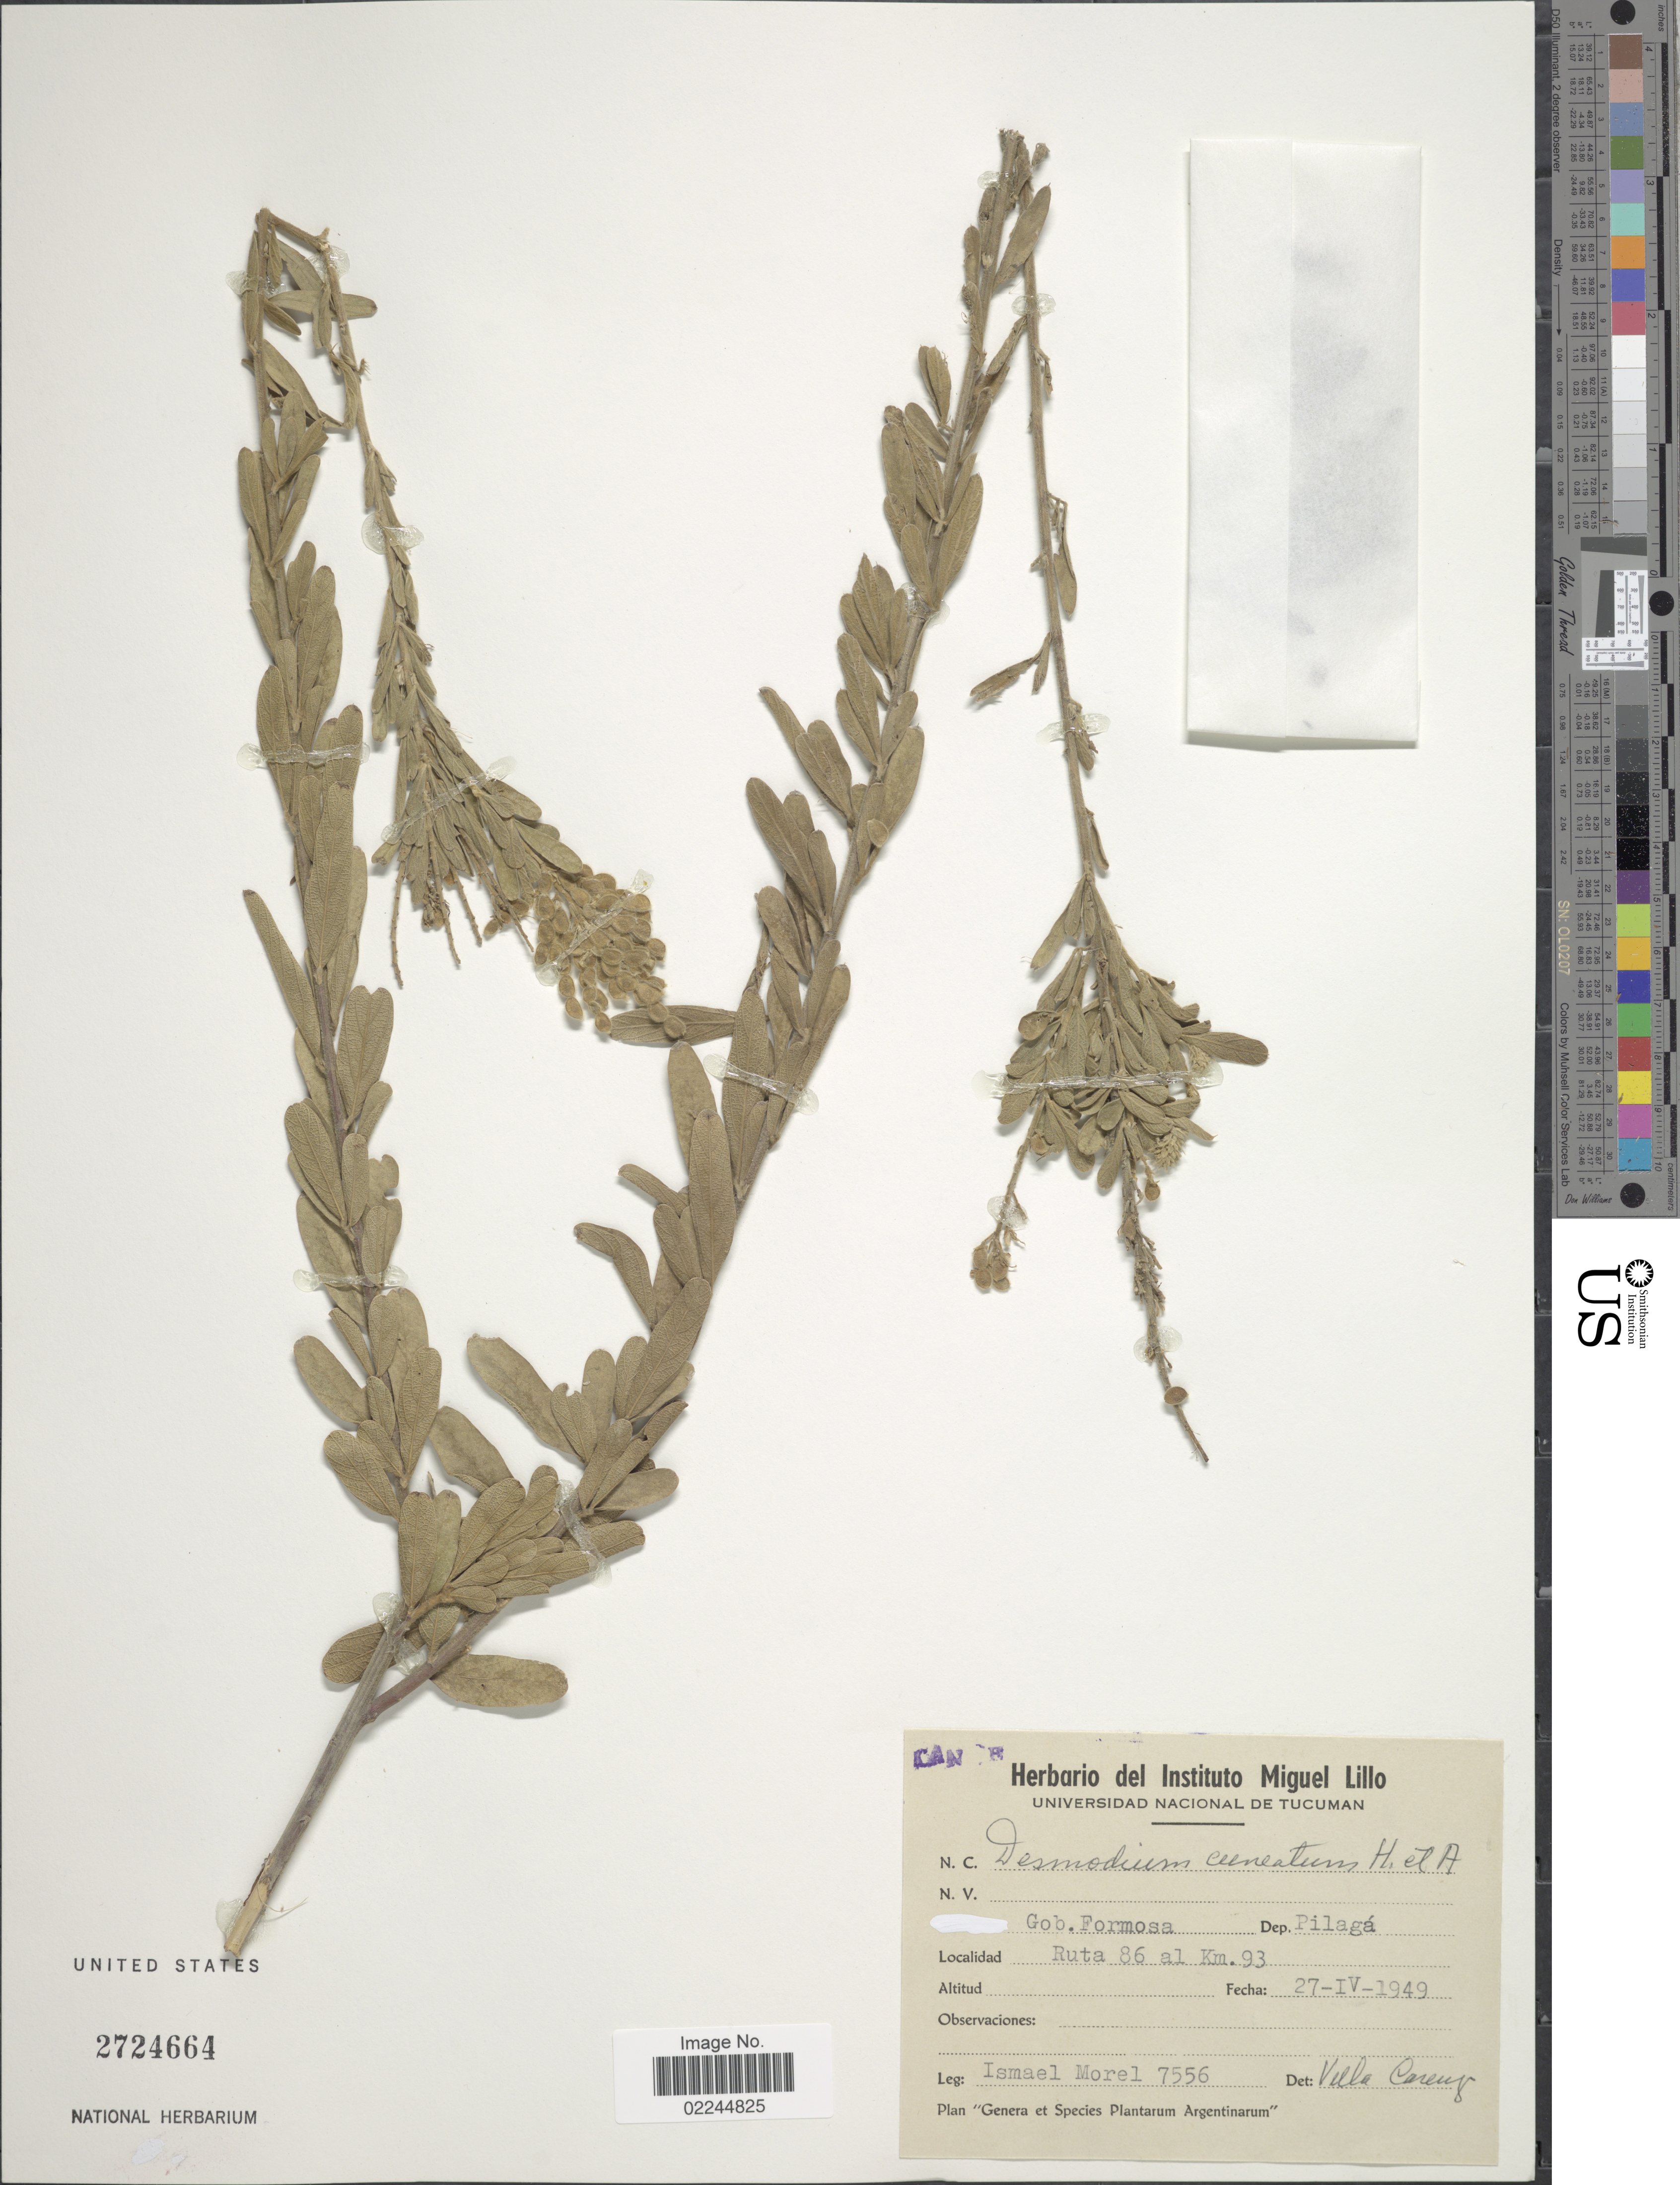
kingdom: Plantae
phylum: Tracheophyta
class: Magnoliopsida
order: Fabales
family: Fabaceae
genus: Desmodium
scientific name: Desmodium cuneatum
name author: Hook. & Arn.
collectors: I. Morel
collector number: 7556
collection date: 1949-04-27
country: Argentina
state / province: Formosa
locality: Dep. Pilaga, Ruta 86 al Km. 93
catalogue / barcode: US 2724664